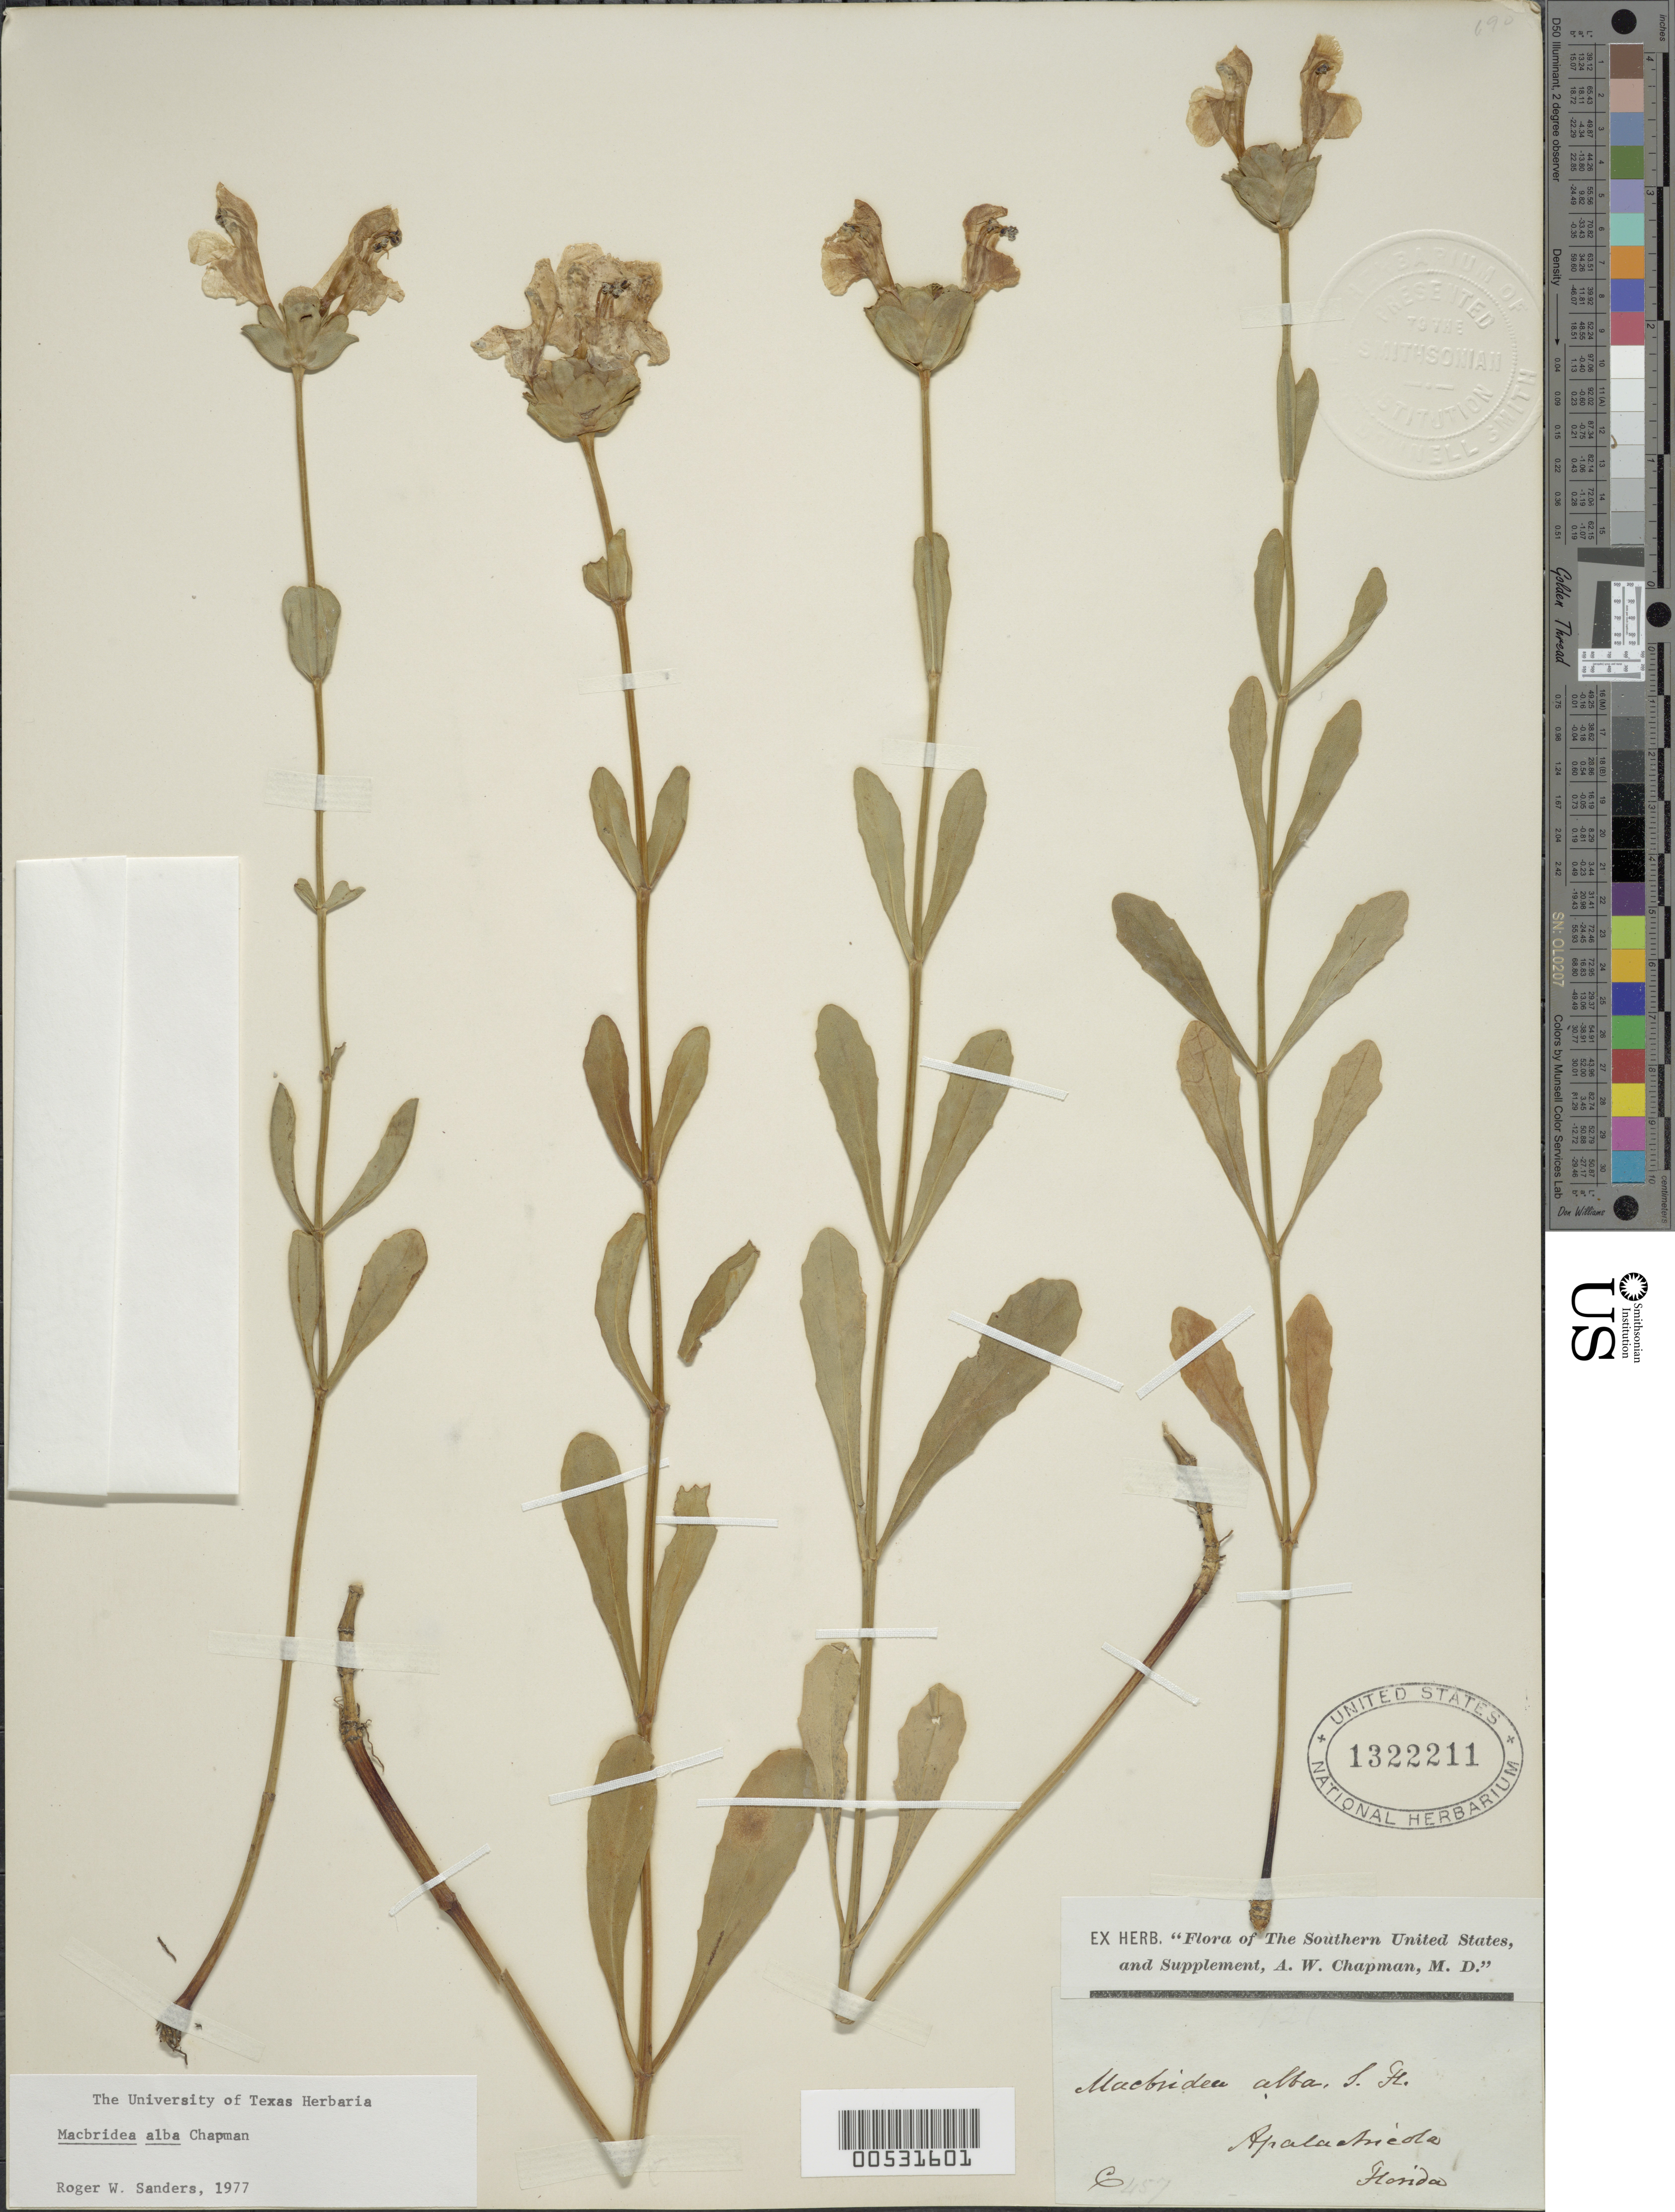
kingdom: Plantae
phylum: Tracheophyta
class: Magnoliopsida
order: Lamiales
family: Lamiaceae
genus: Macbridea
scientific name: Macbridea alba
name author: Chapm.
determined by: Sanders, R. W.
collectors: ex herb. Chapman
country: United States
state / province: Florida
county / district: Gulf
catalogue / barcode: US 1322211